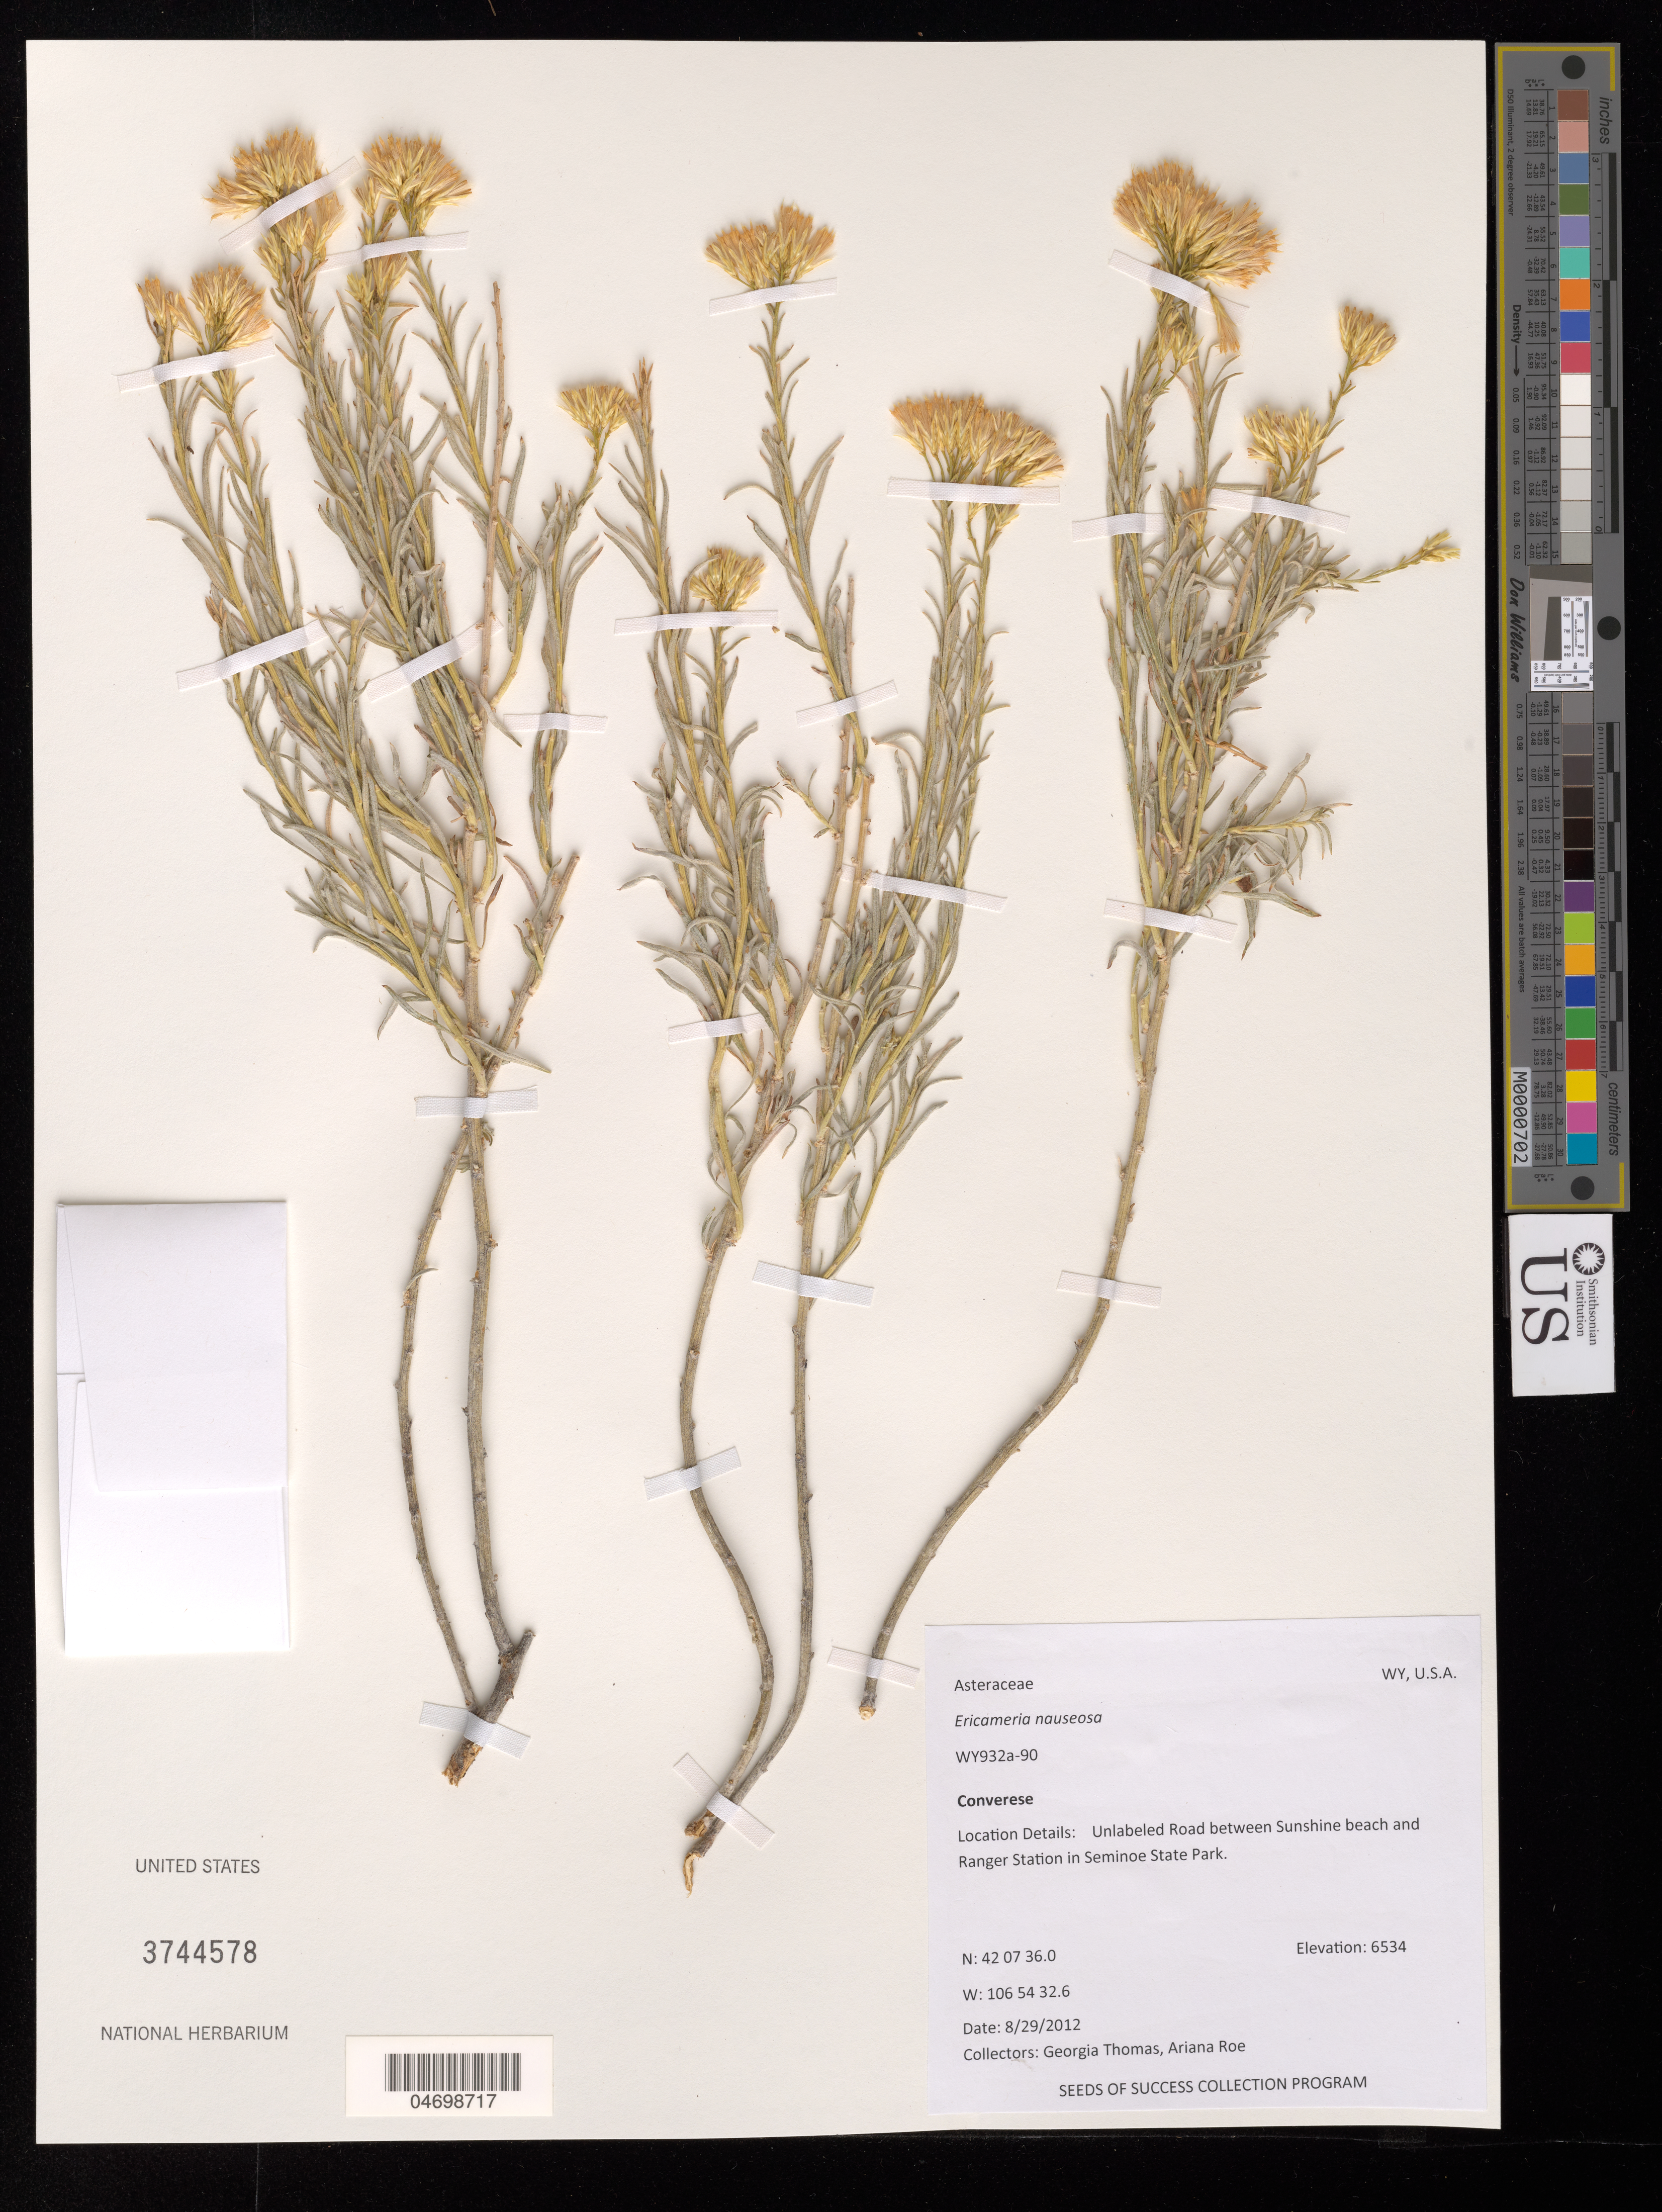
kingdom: Plantae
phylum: Tracheophyta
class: Magnoliopsida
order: Asterales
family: Asteraceae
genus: Ericameria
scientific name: Ericameria nauseosa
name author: (Pall. ex Pursh) G.L. Nesom & G.I. Baird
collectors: G. Thomas & A. Roe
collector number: WY932A-90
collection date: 2012-08-29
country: United States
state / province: Wyoming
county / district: Converse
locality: Unlabeled Road between Sunshine beach and Ranger Station in Seminoe State Park.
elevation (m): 1992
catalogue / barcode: US 3744578